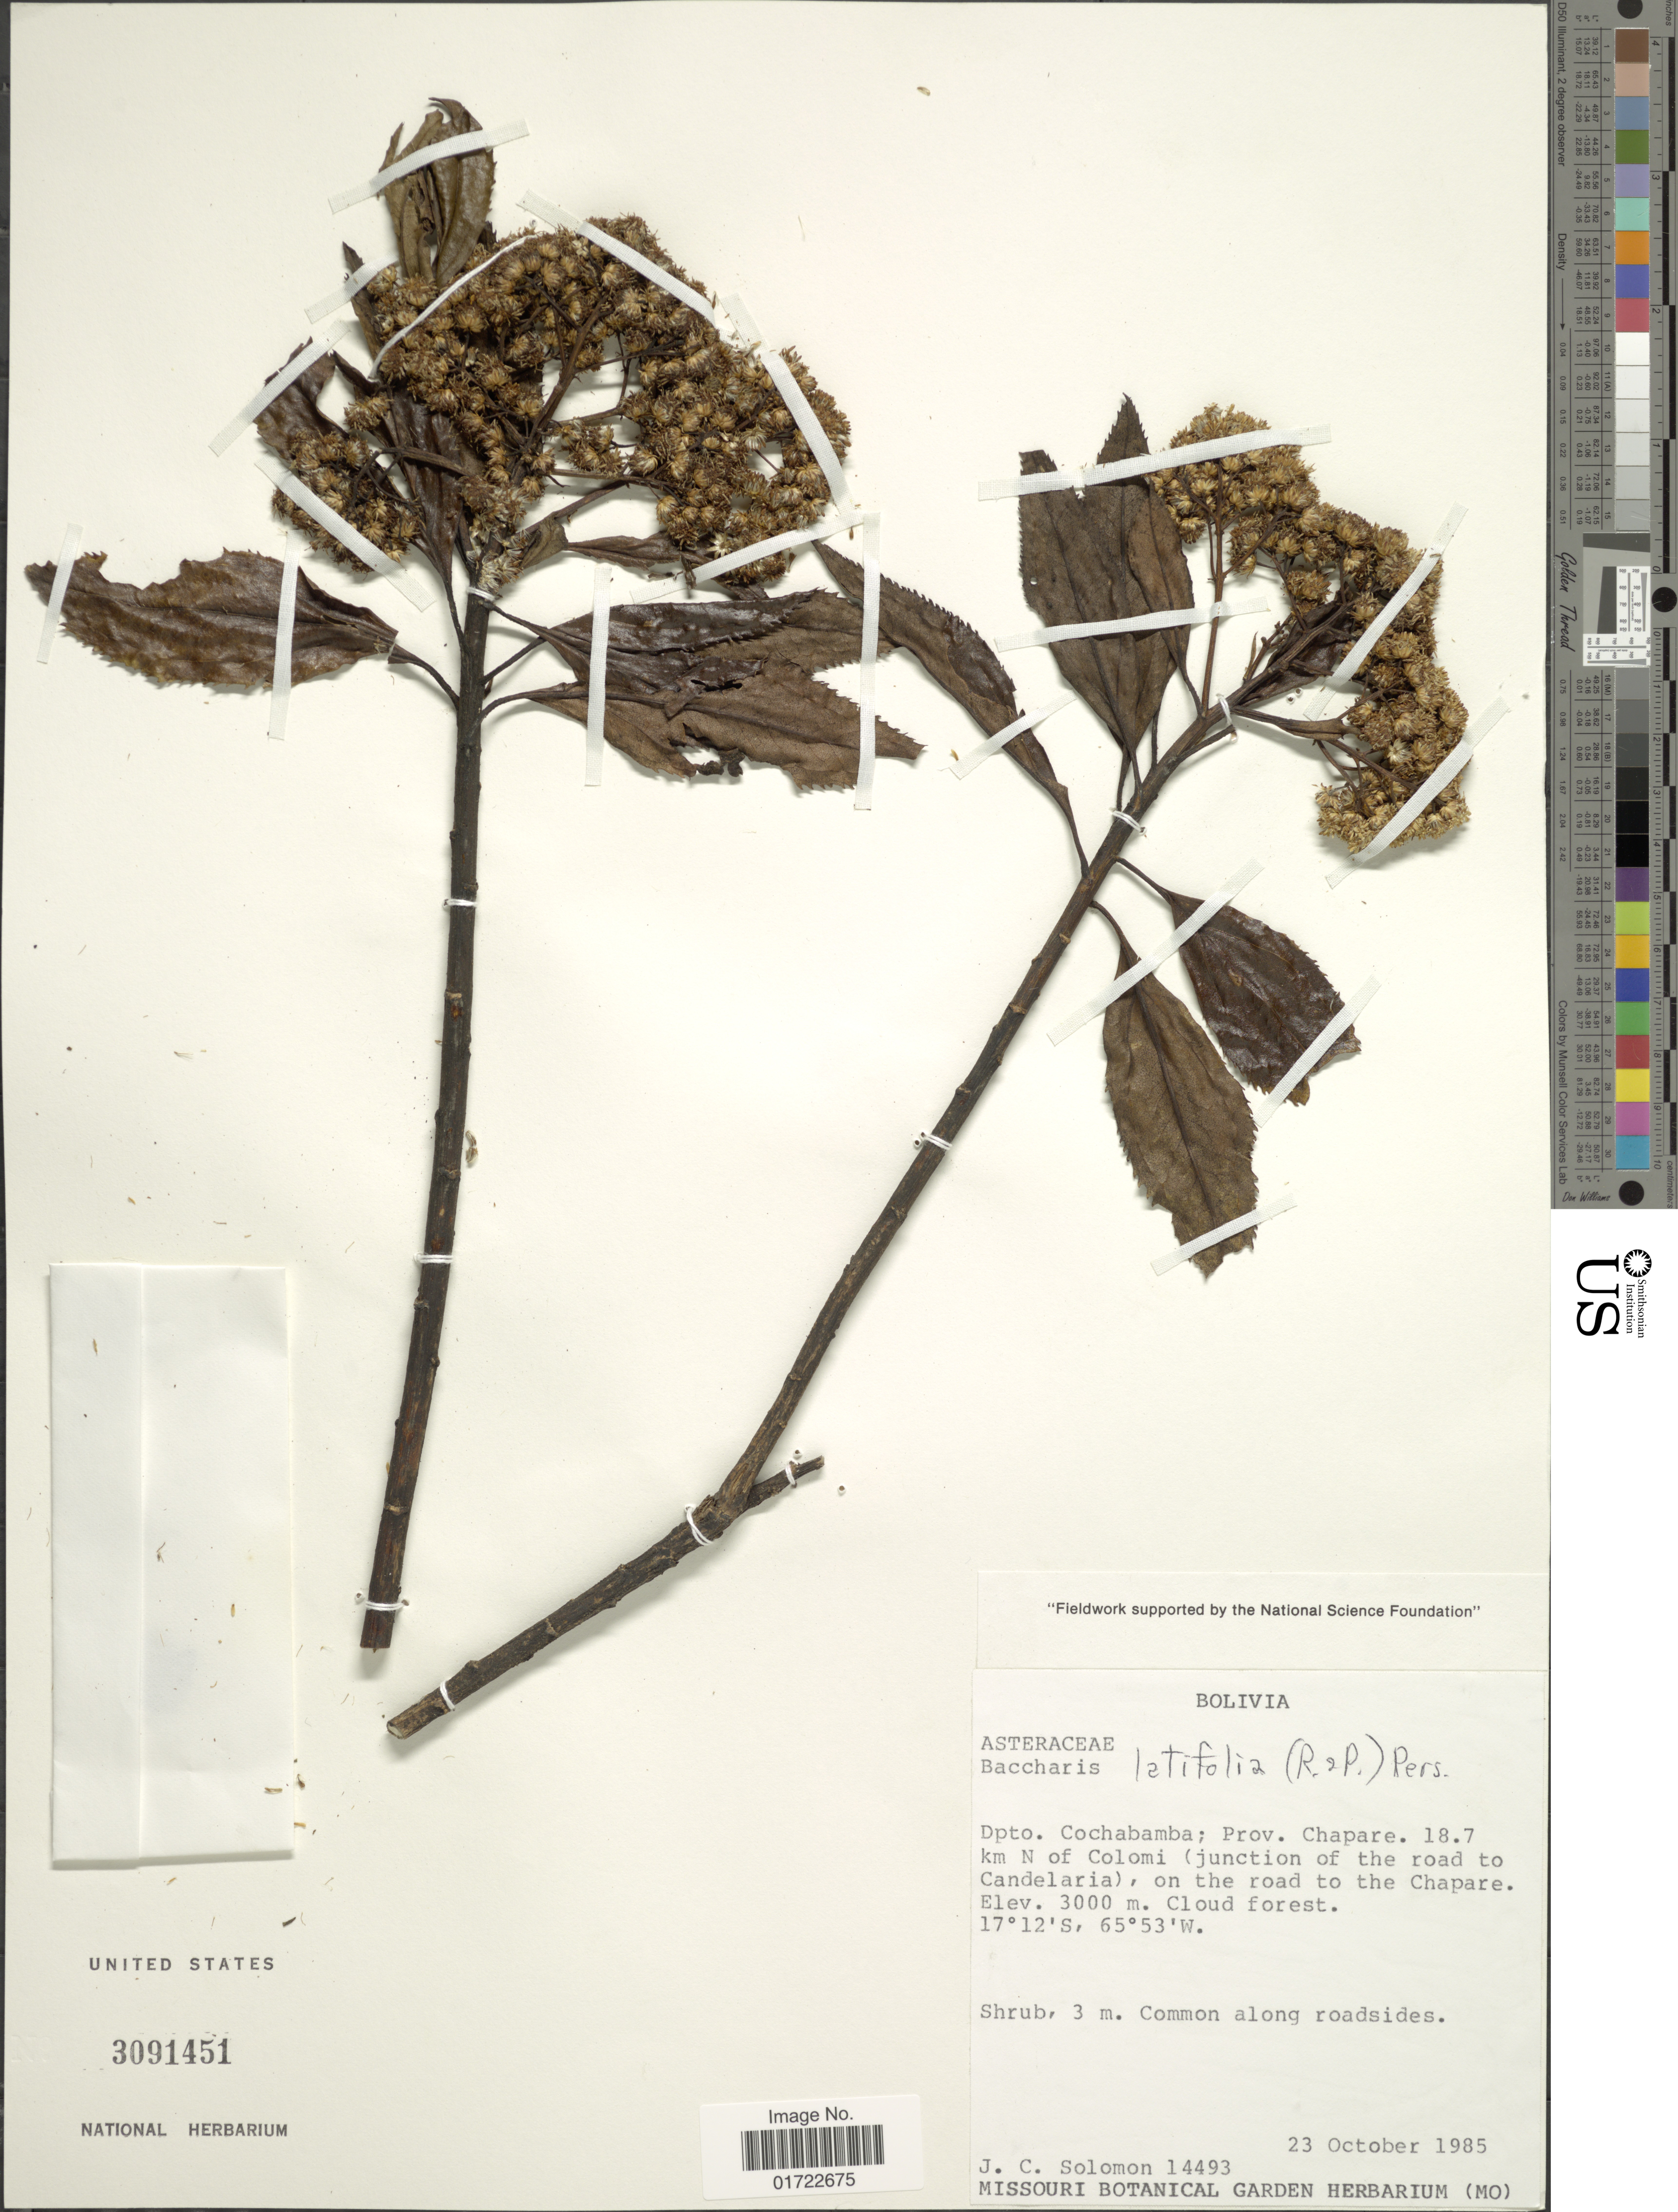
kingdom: Plantae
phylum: Tracheophyta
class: Magnoliopsida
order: Asterales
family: Asteraceae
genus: Baccharis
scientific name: Baccharis latifolia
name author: (Ruiz & Pav.) Pers.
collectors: J. C. Solomon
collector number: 14493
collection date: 1985-10-23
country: Bolivia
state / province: Cochabamba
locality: Dpto. Cochabamba; Prov. Chapare, 18.7 km N of Colomi (junction of the road to Candelaria), on the road to the Chapare.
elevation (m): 3000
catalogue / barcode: US 3091451